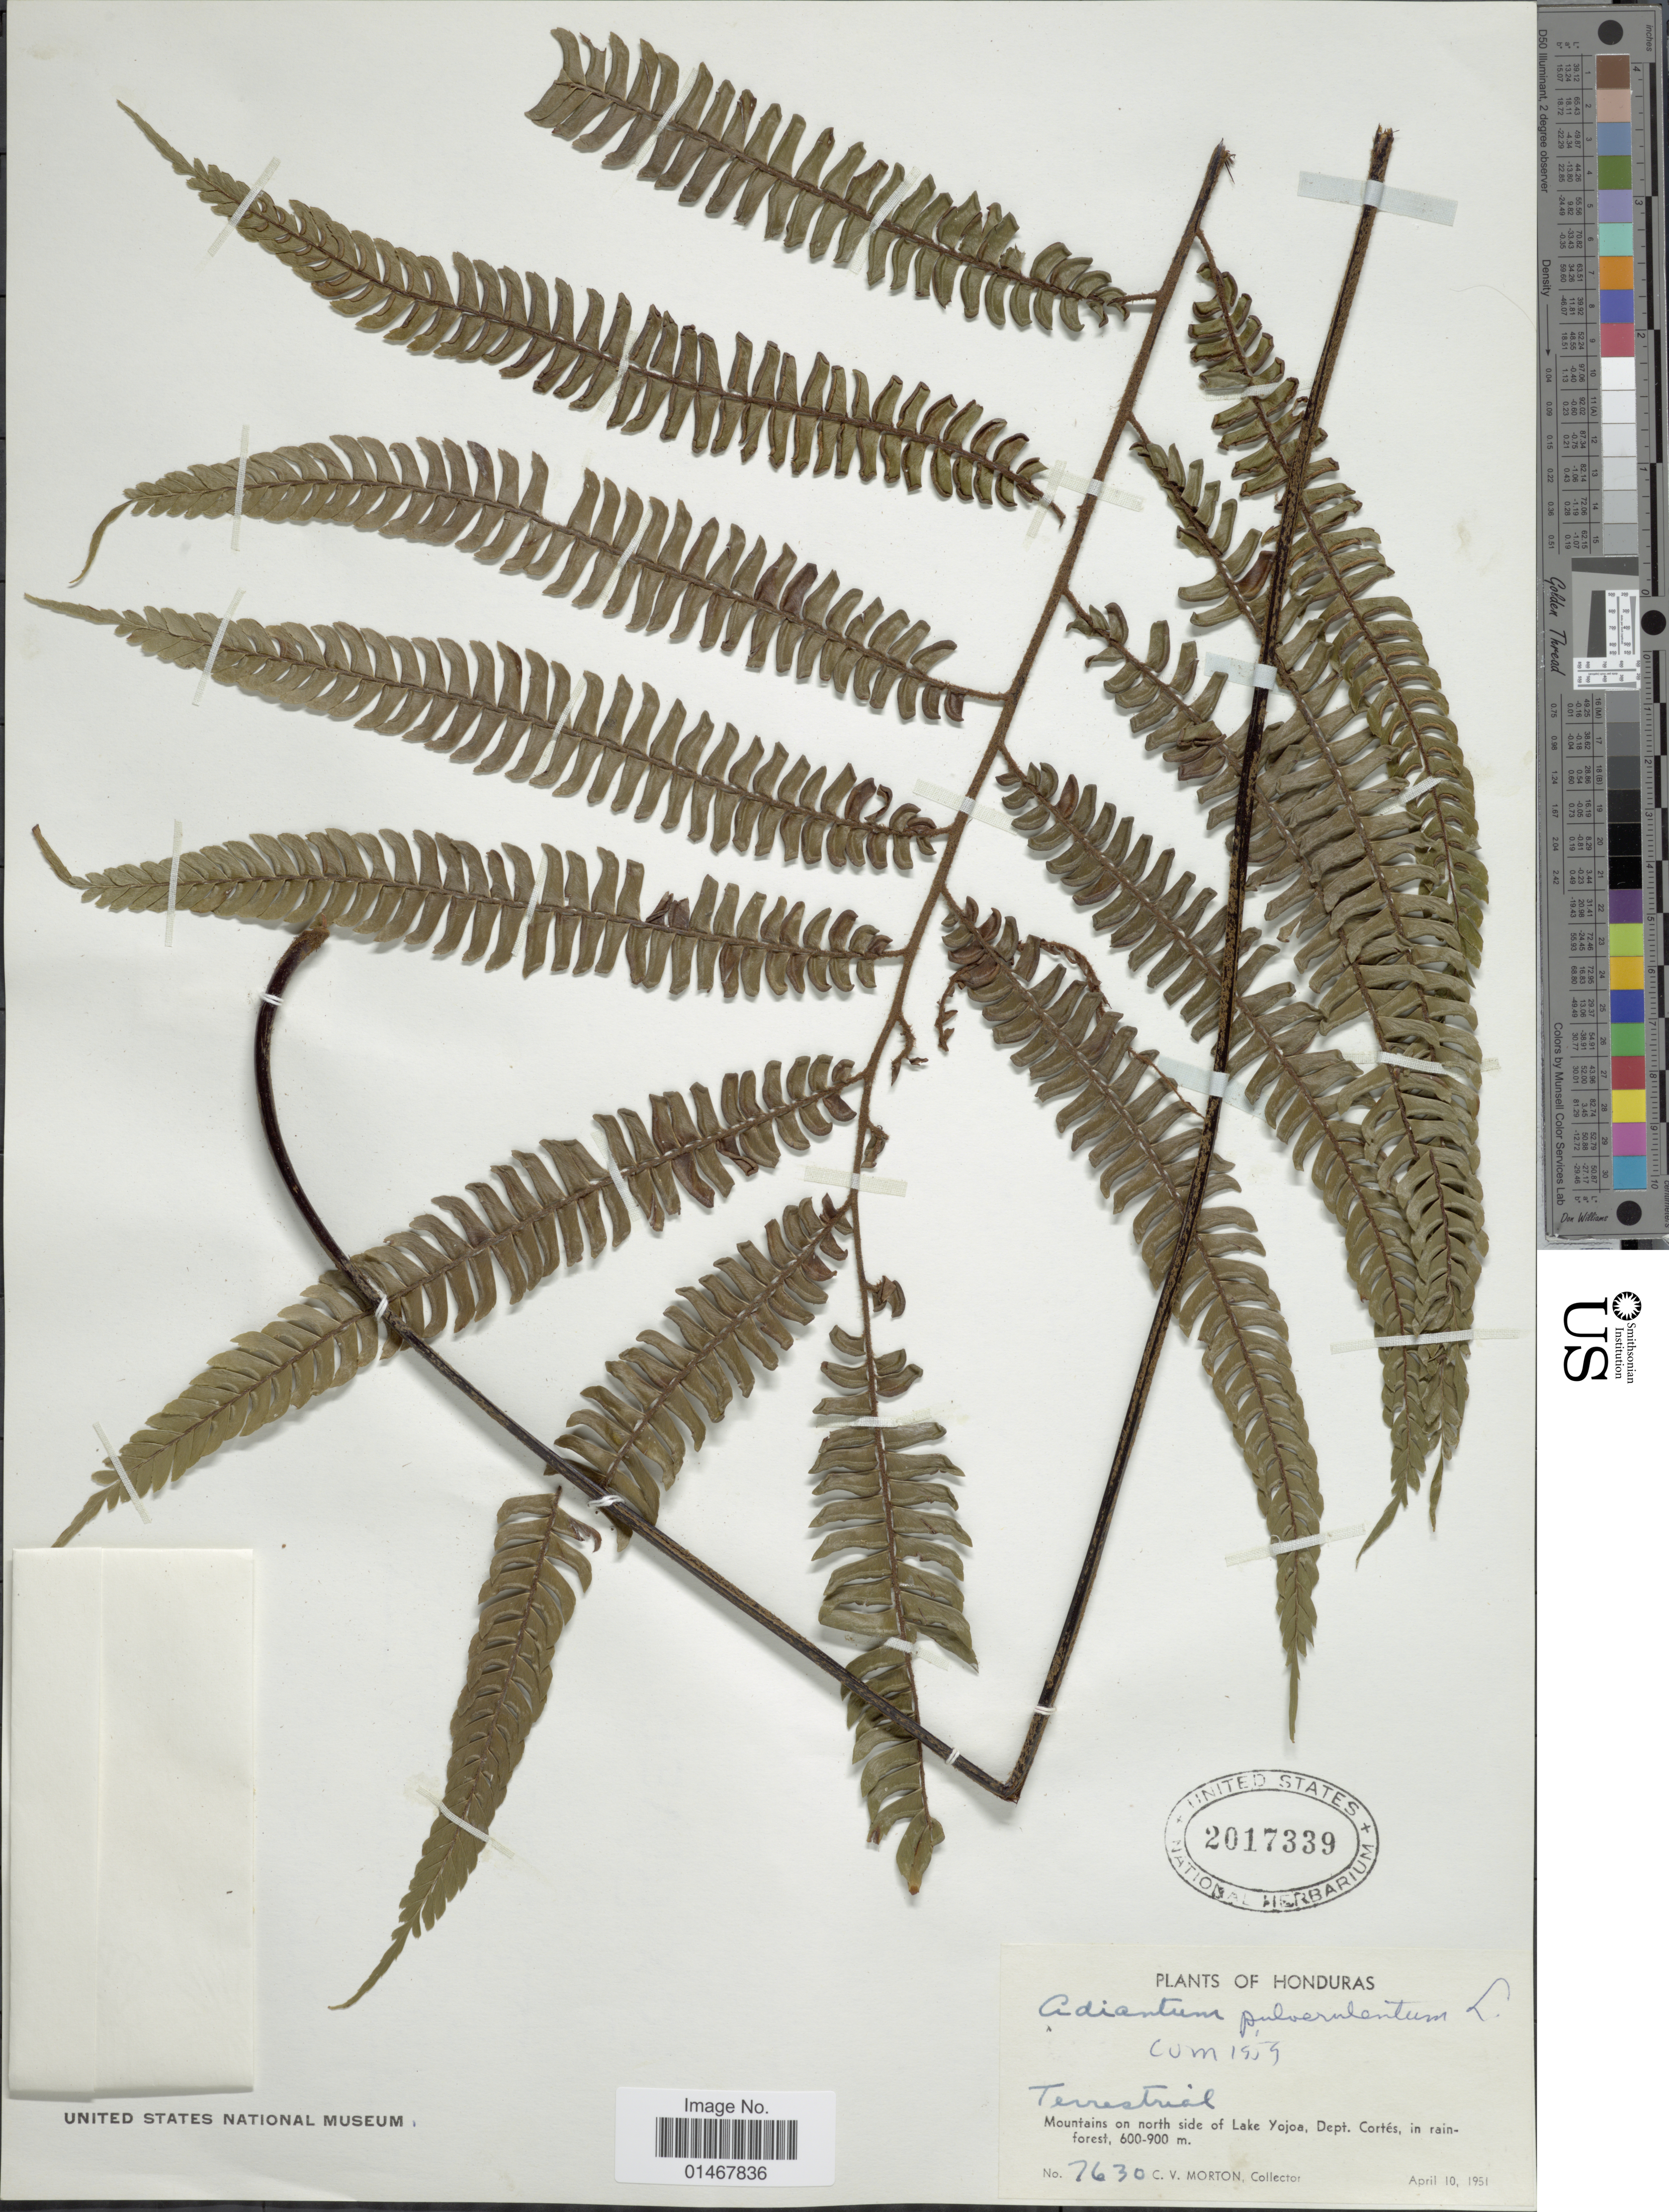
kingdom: Plantae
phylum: Tracheophyta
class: Polypodiopsida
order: Polypodiales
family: Pteridaceae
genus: Adiantum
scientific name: Adiantum pulverulentum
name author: L.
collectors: C. V. Morton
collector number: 7630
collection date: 1951-04-10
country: Honduras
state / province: Cortés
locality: Mountains on north side of Lake Yojoa, Dept Corté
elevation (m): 600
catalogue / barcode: US 2017339